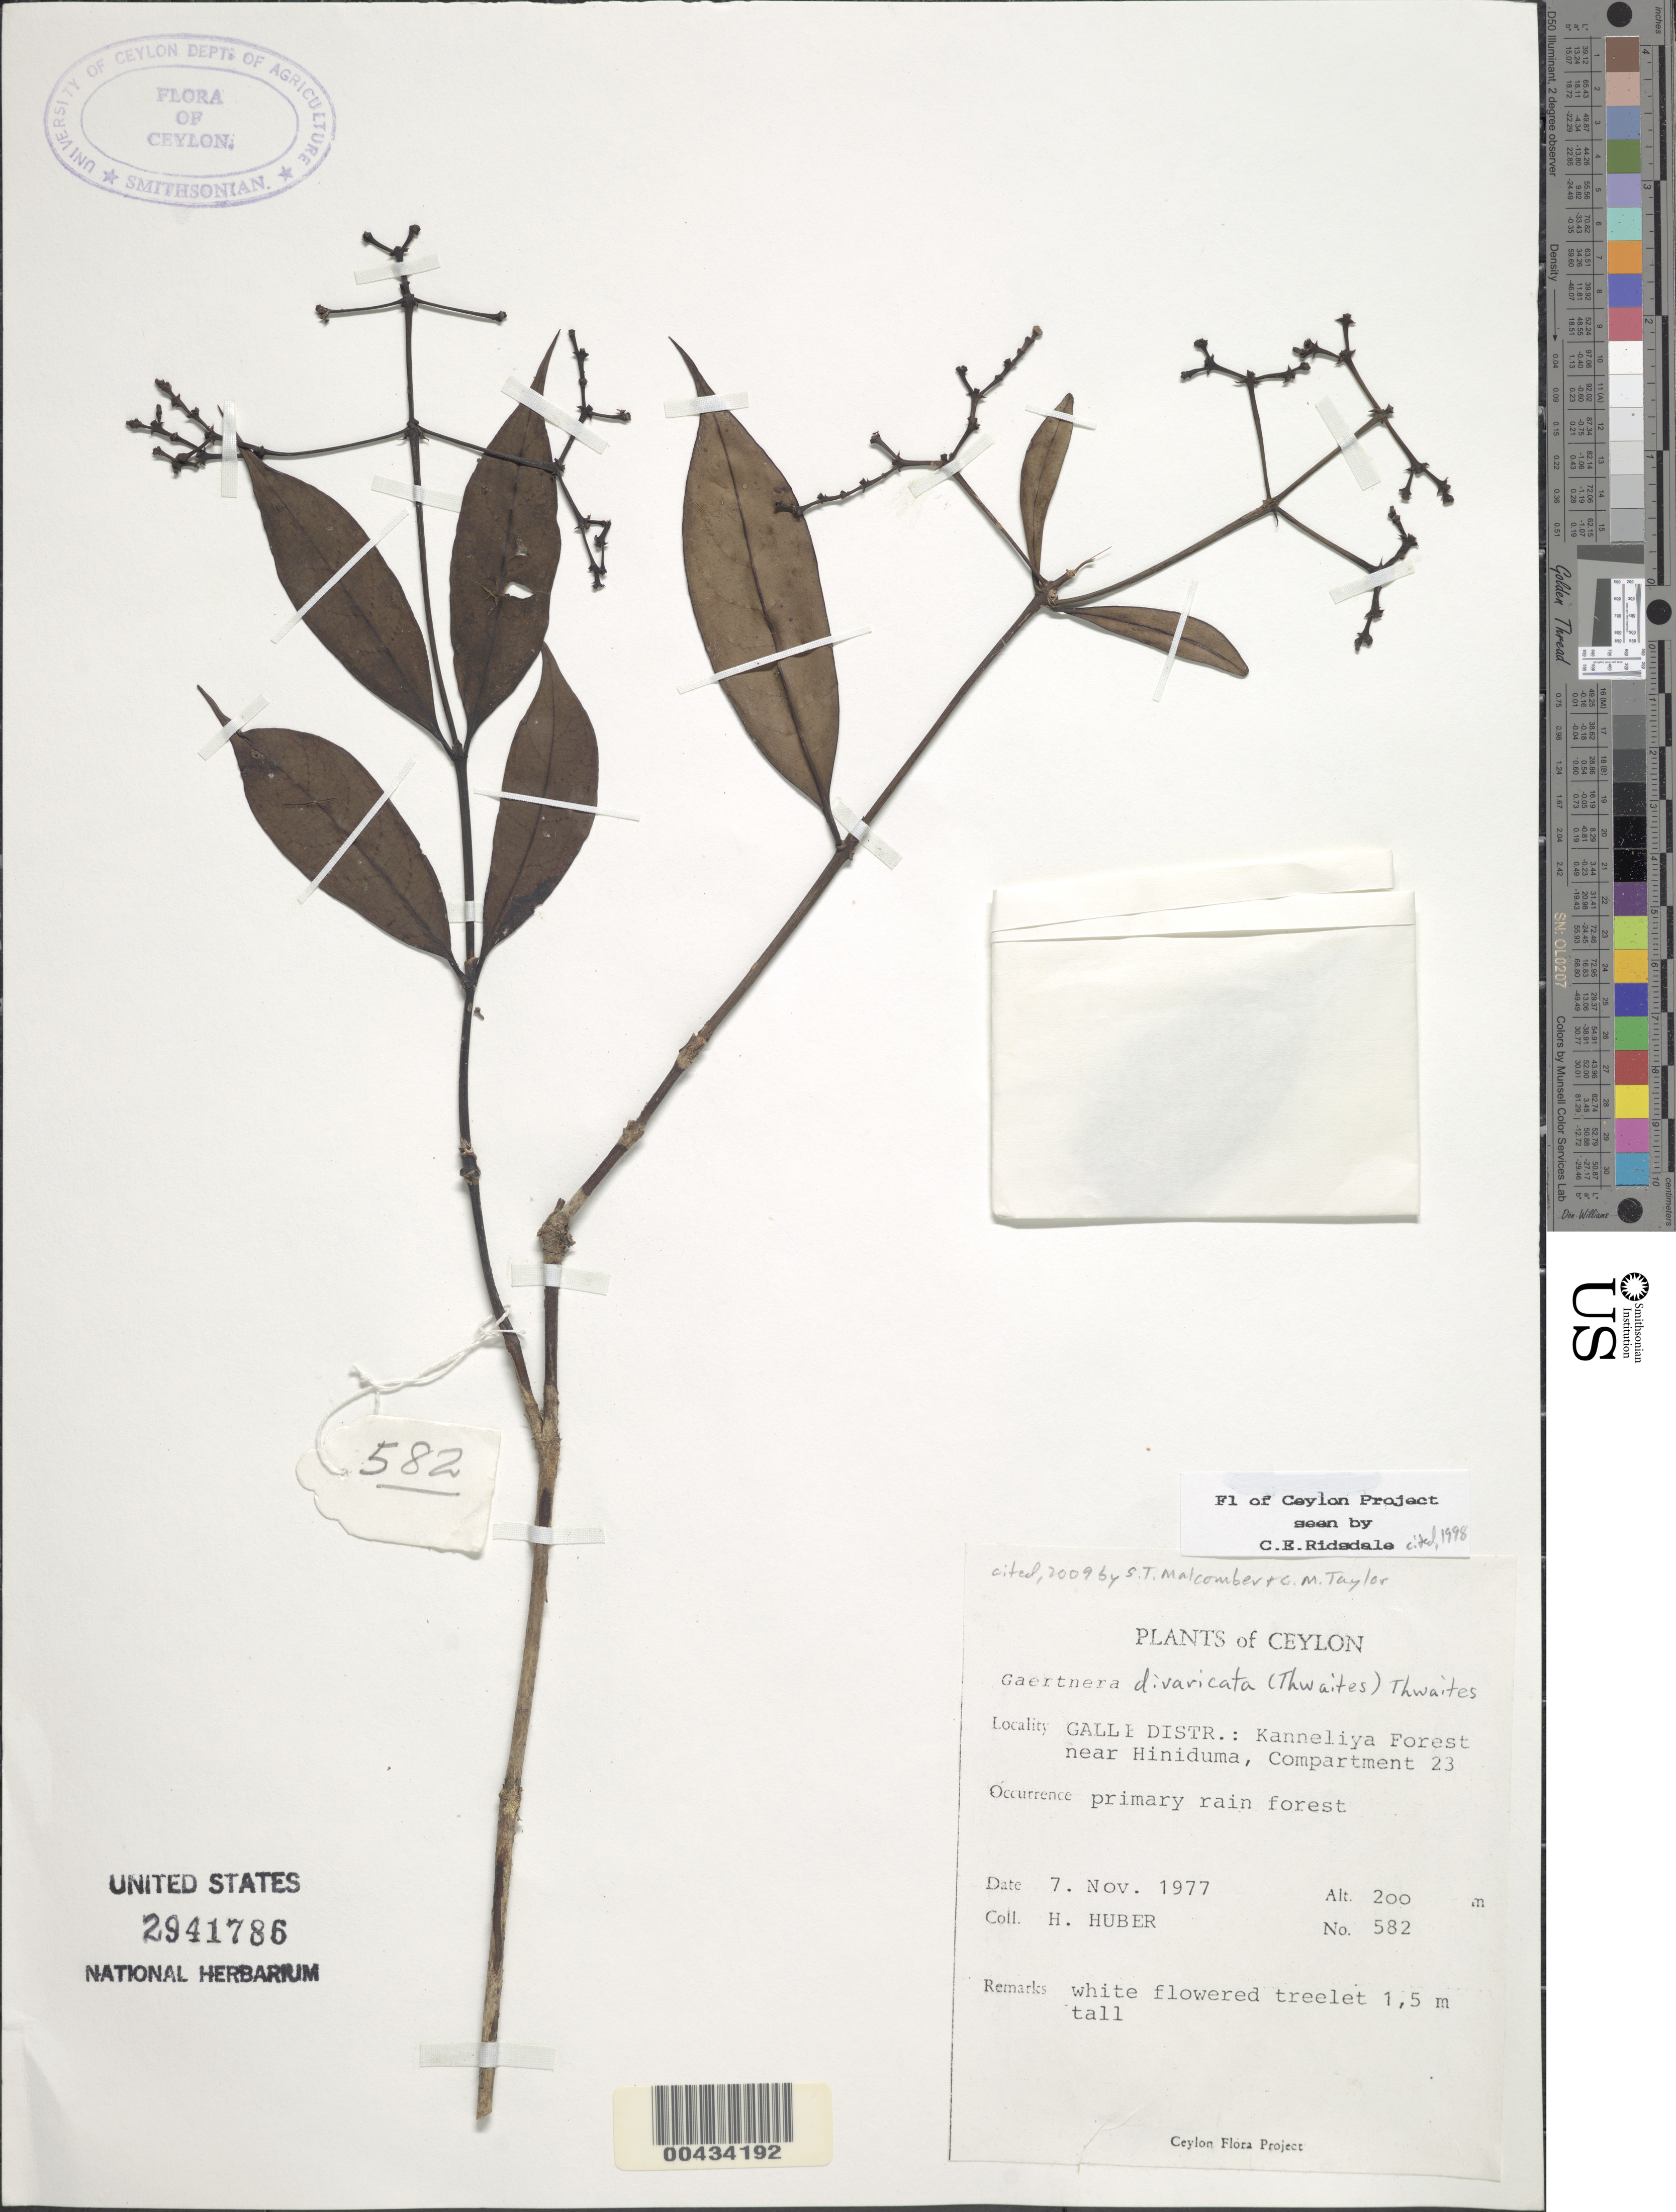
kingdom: Plantae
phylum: Tracheophyta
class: Magnoliopsida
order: Gentianales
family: Rubiaceae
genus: Gaertnera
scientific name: Gaertnera divaricata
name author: Alston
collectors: H. Huber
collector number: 582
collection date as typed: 07 Nov 1977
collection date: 1977-11-07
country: Sri Lanka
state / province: Southern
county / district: Galle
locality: Kanneliya Forest, near Hiniduma, compartment 23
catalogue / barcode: US 2941786